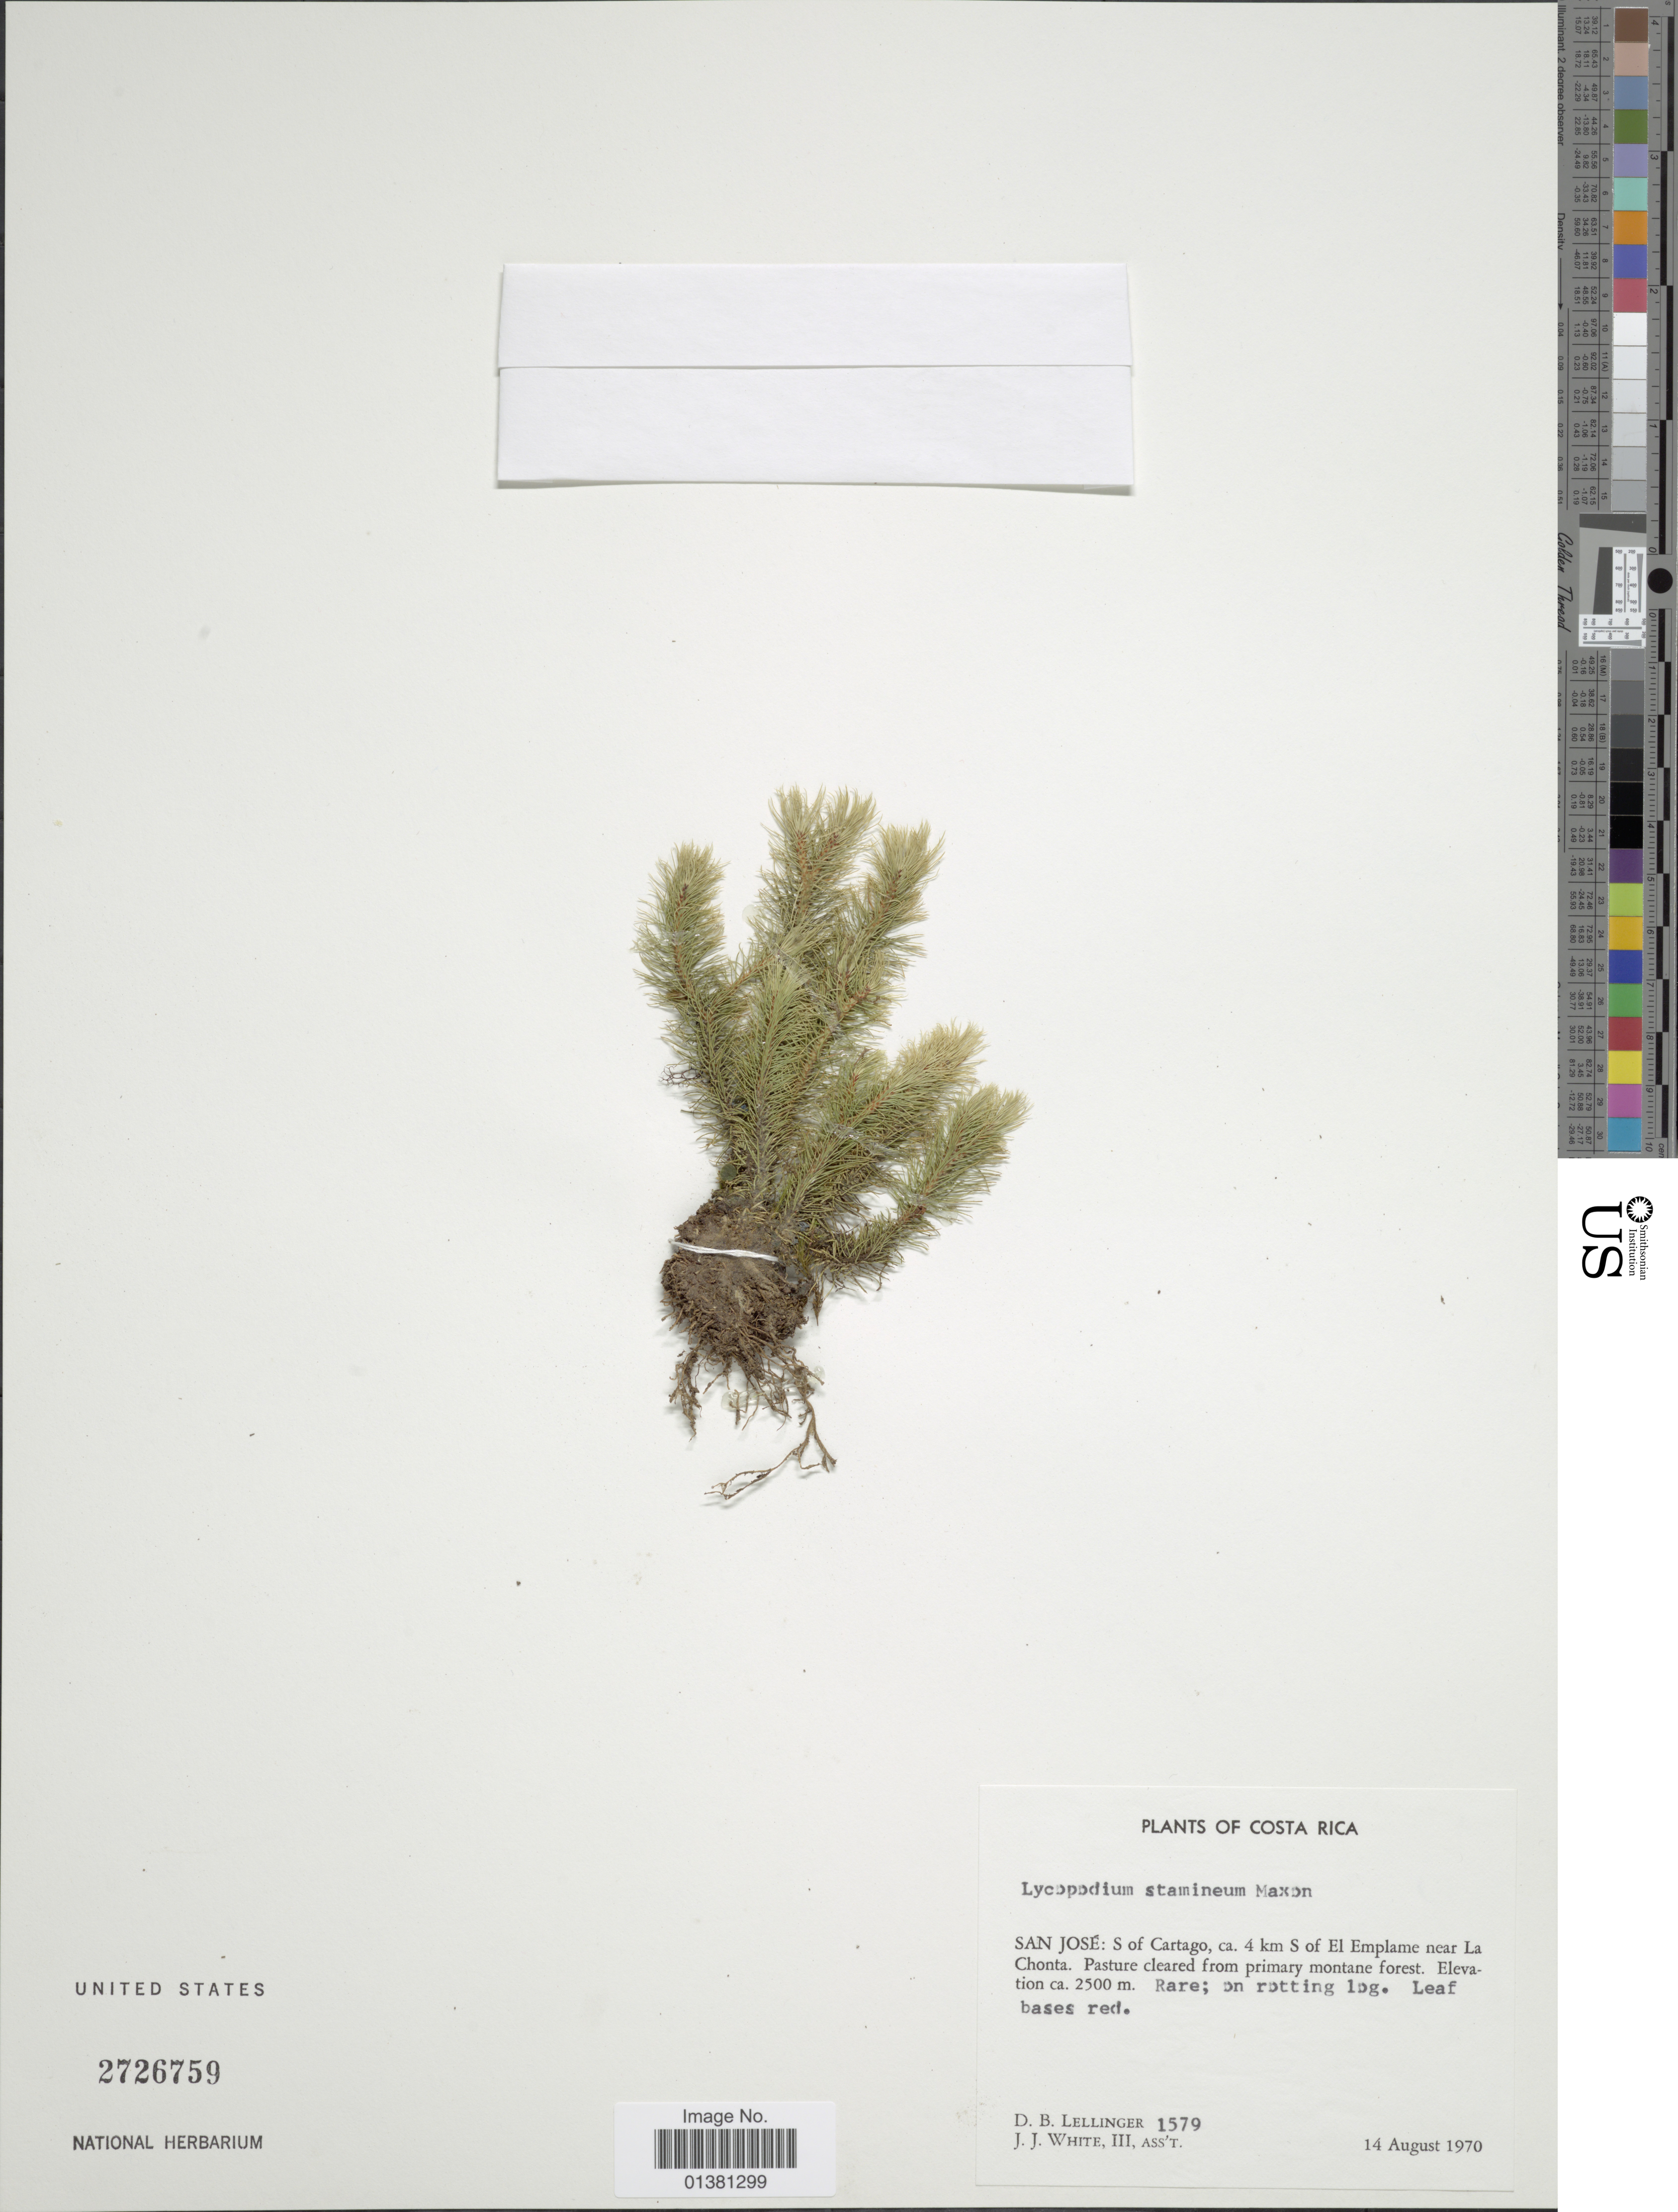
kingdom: Plantae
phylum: Tracheophyta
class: Lycopodiopsida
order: Lycopodiales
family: Lycopodiaceae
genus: Phlegmariurus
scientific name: Phlegmariurus wilsonii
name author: (Underw. & F.E. Lloyd) B. Øllg.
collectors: D. B. Lellinger & J. J. White III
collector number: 1579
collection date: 1970-08-14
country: Costa Rica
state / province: San José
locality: S of Cartago, ca 4 km S of El Emplame near La Chonta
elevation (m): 2500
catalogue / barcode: US 2726759